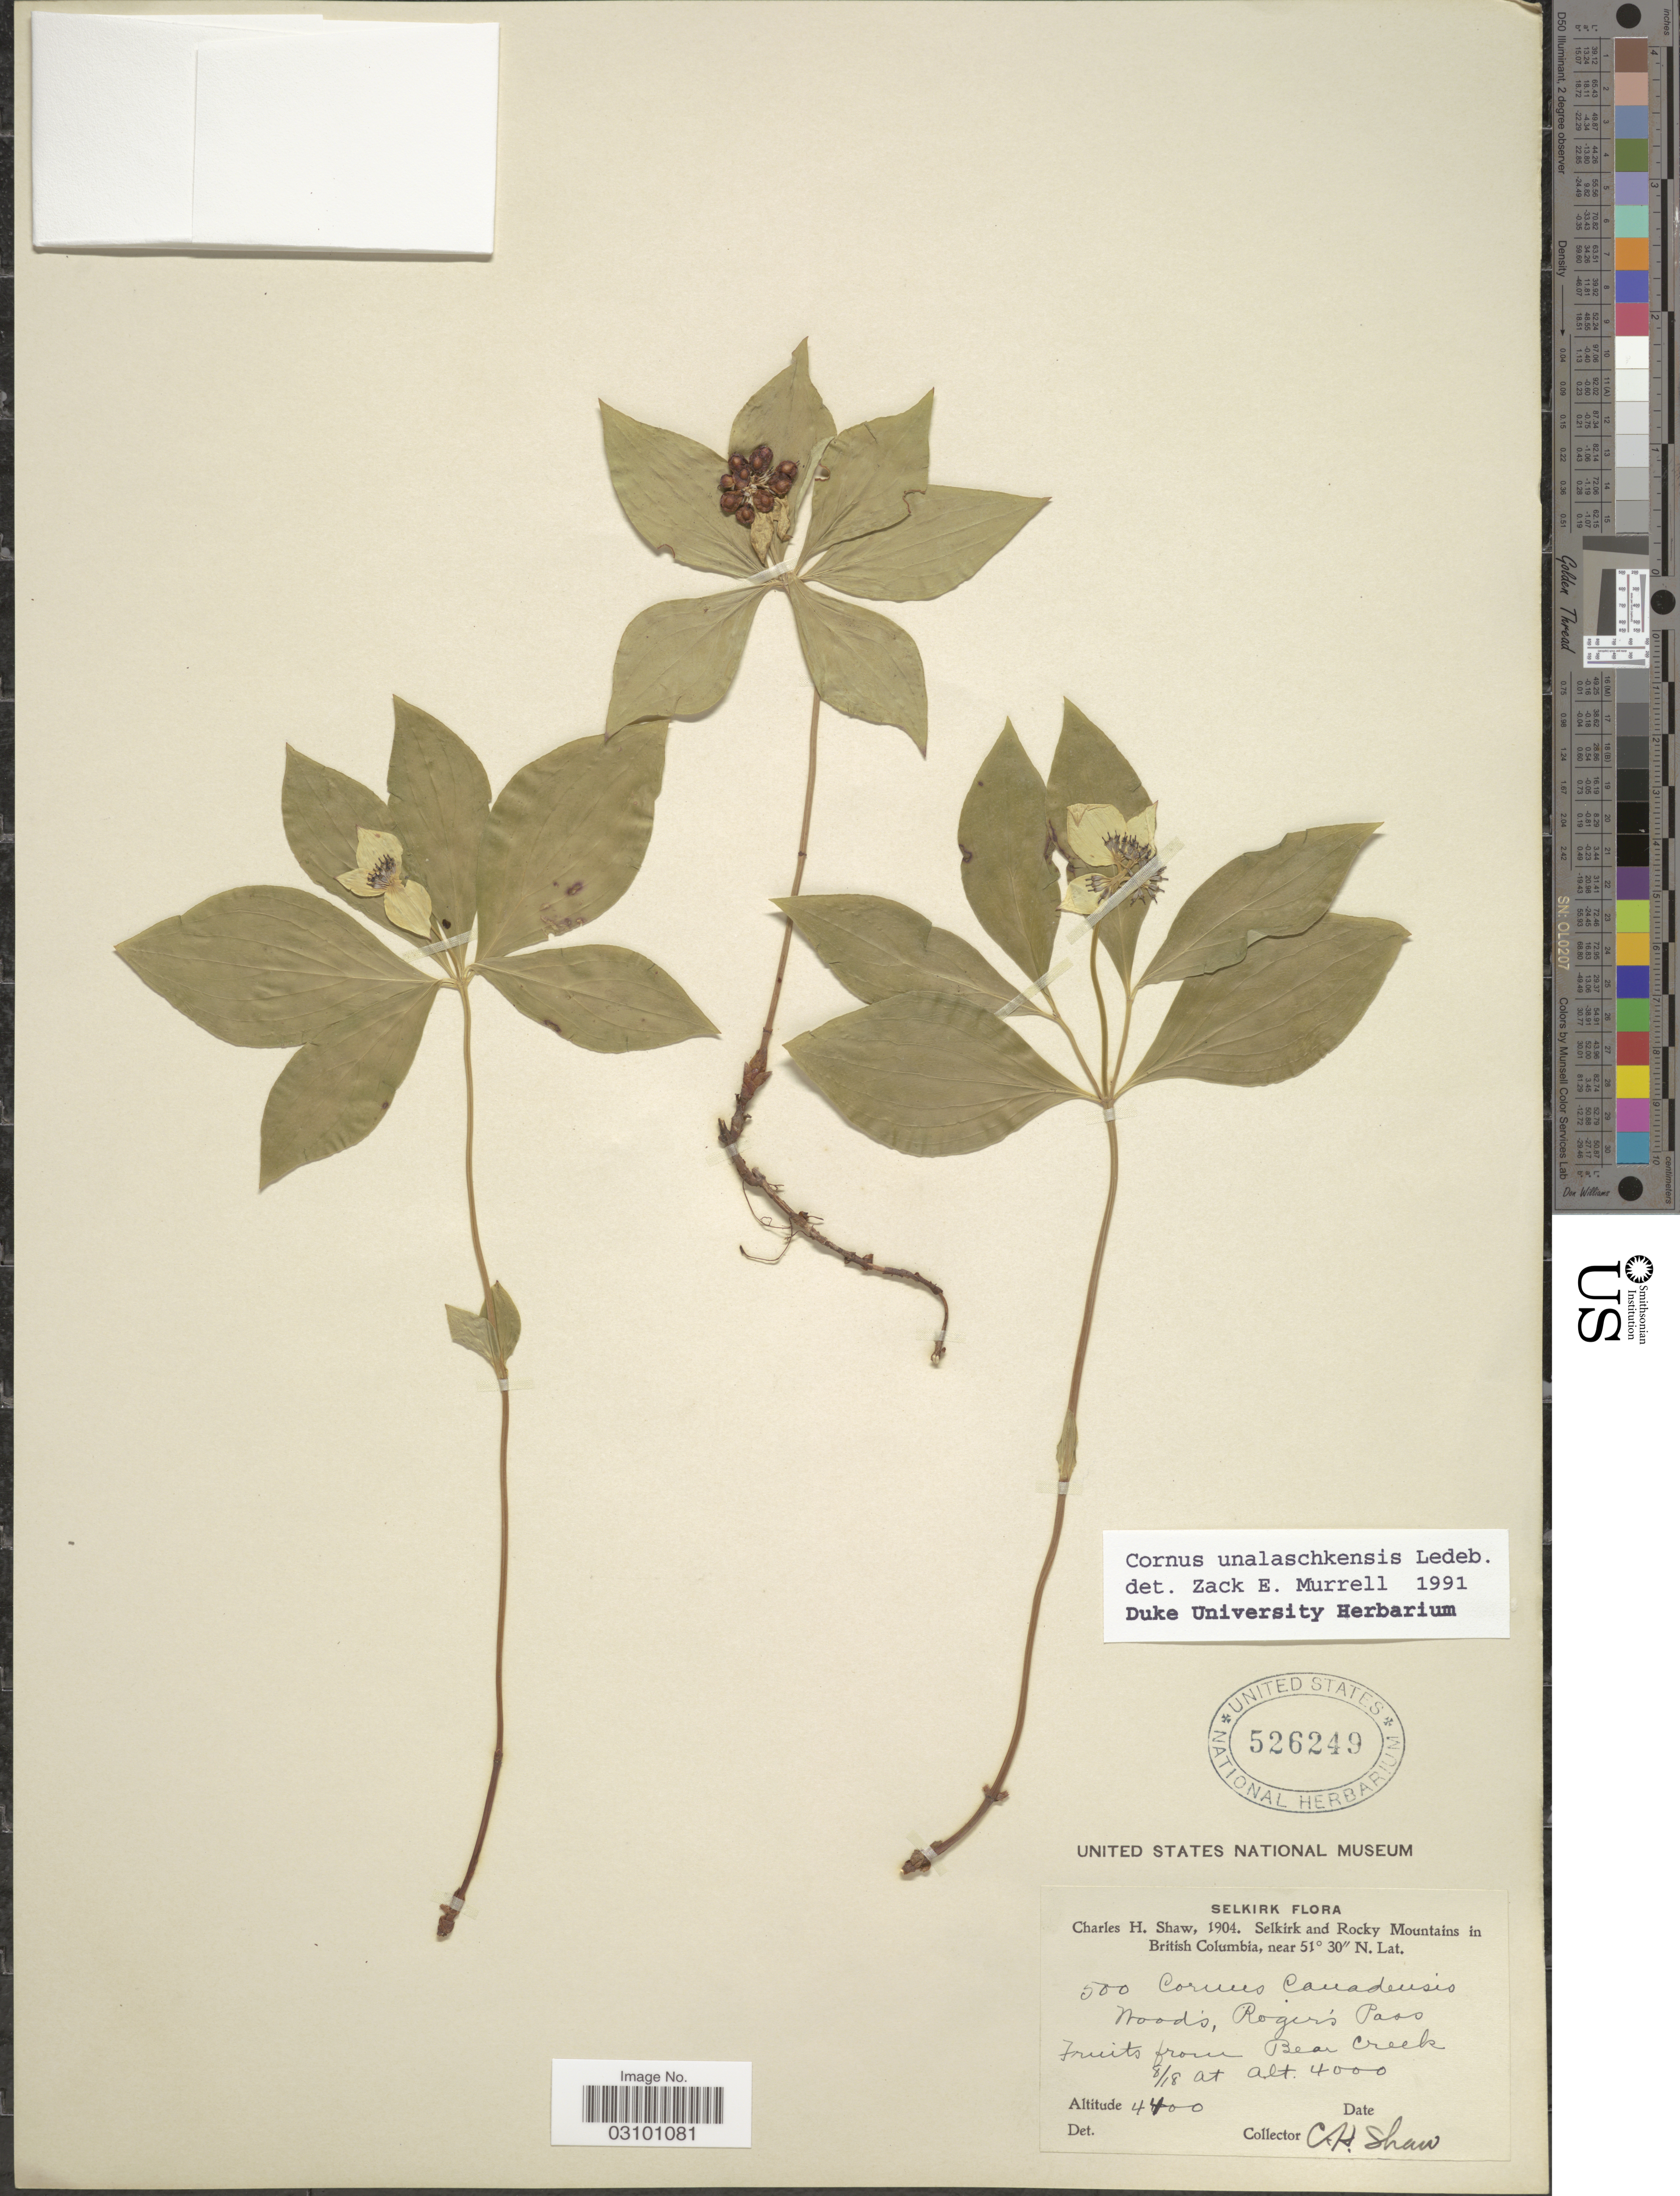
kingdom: Plantae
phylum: Tracheophyta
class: Magnoliopsida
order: Cornales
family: Cornaceae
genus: Cornus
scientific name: Cornus unalaschkensis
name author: Ledeb.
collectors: C. H. Shaw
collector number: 500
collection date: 1904-08-18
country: Canada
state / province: British Columbia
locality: Selkirk. Selkirk and Rocky Mountains in British Columbia. Woods, Roger's Pass. Bear Creek.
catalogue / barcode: US 526249